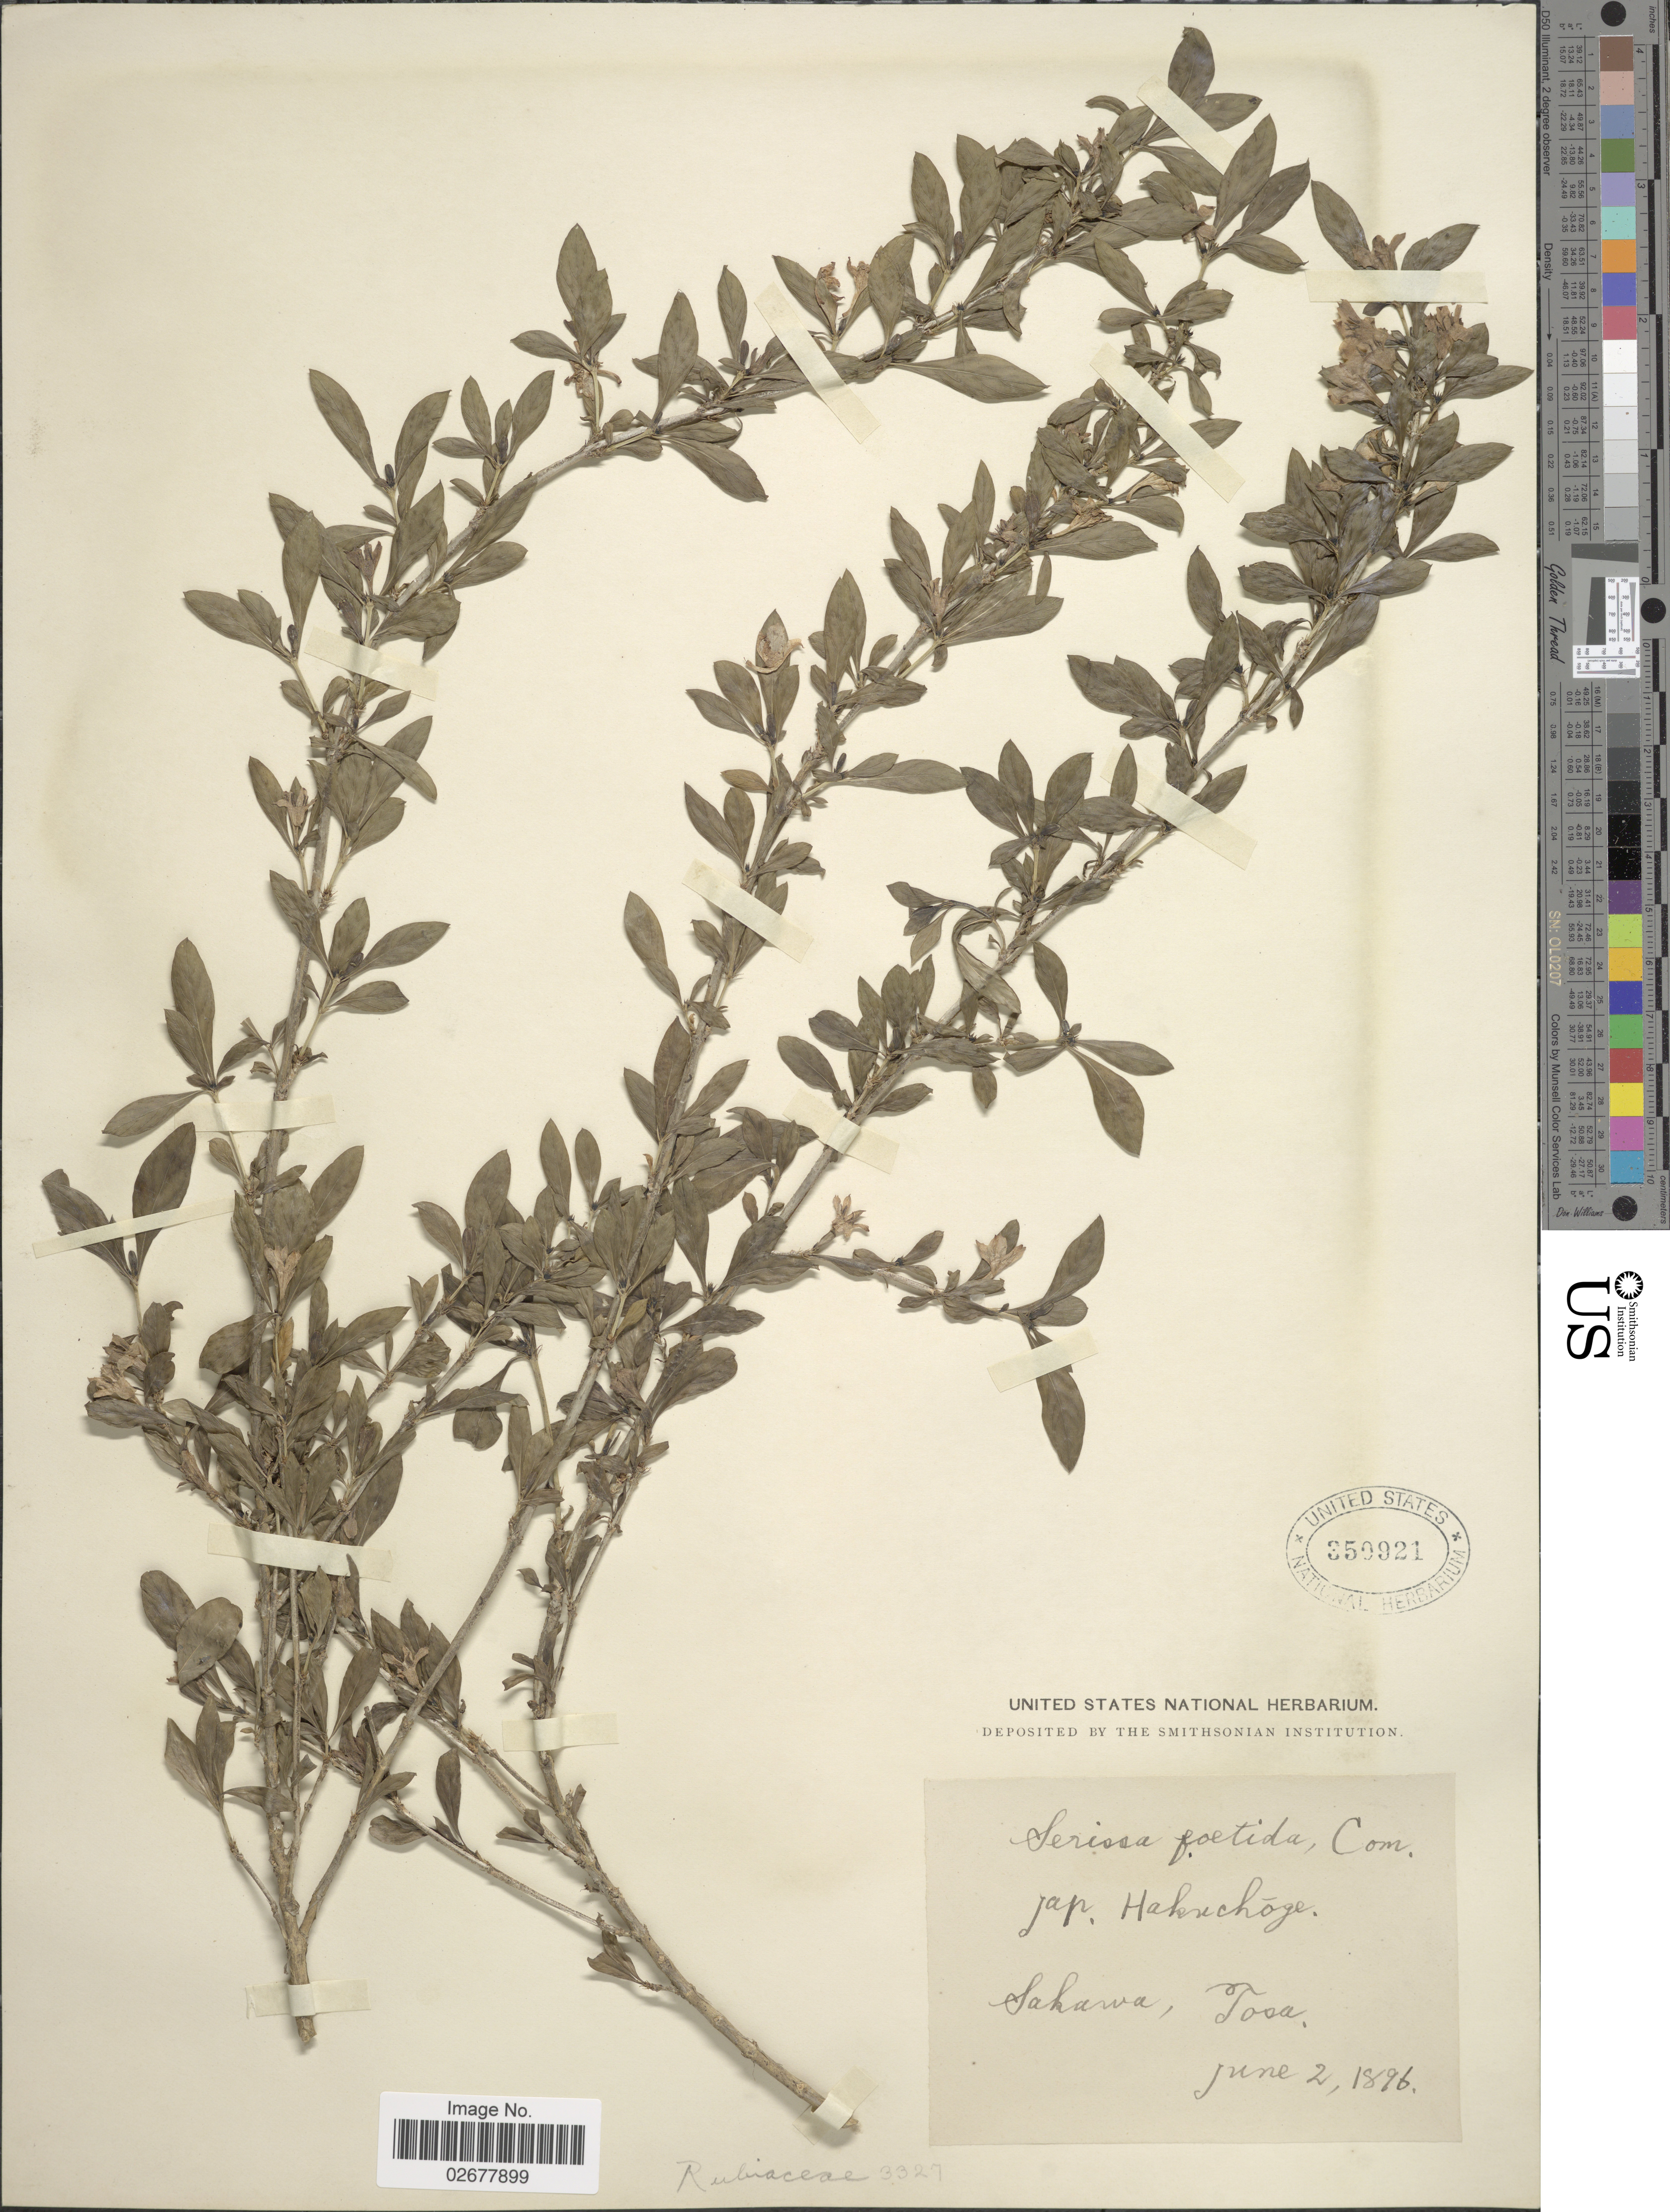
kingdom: Plantae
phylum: Tracheophyta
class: Magnoliopsida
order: Gentianales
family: Rubiaceae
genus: Serissa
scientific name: Serissa japonica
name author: (Thunb.) Thunb.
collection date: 1896-06-02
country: Japan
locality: Sakawa, Tosa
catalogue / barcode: US 350921